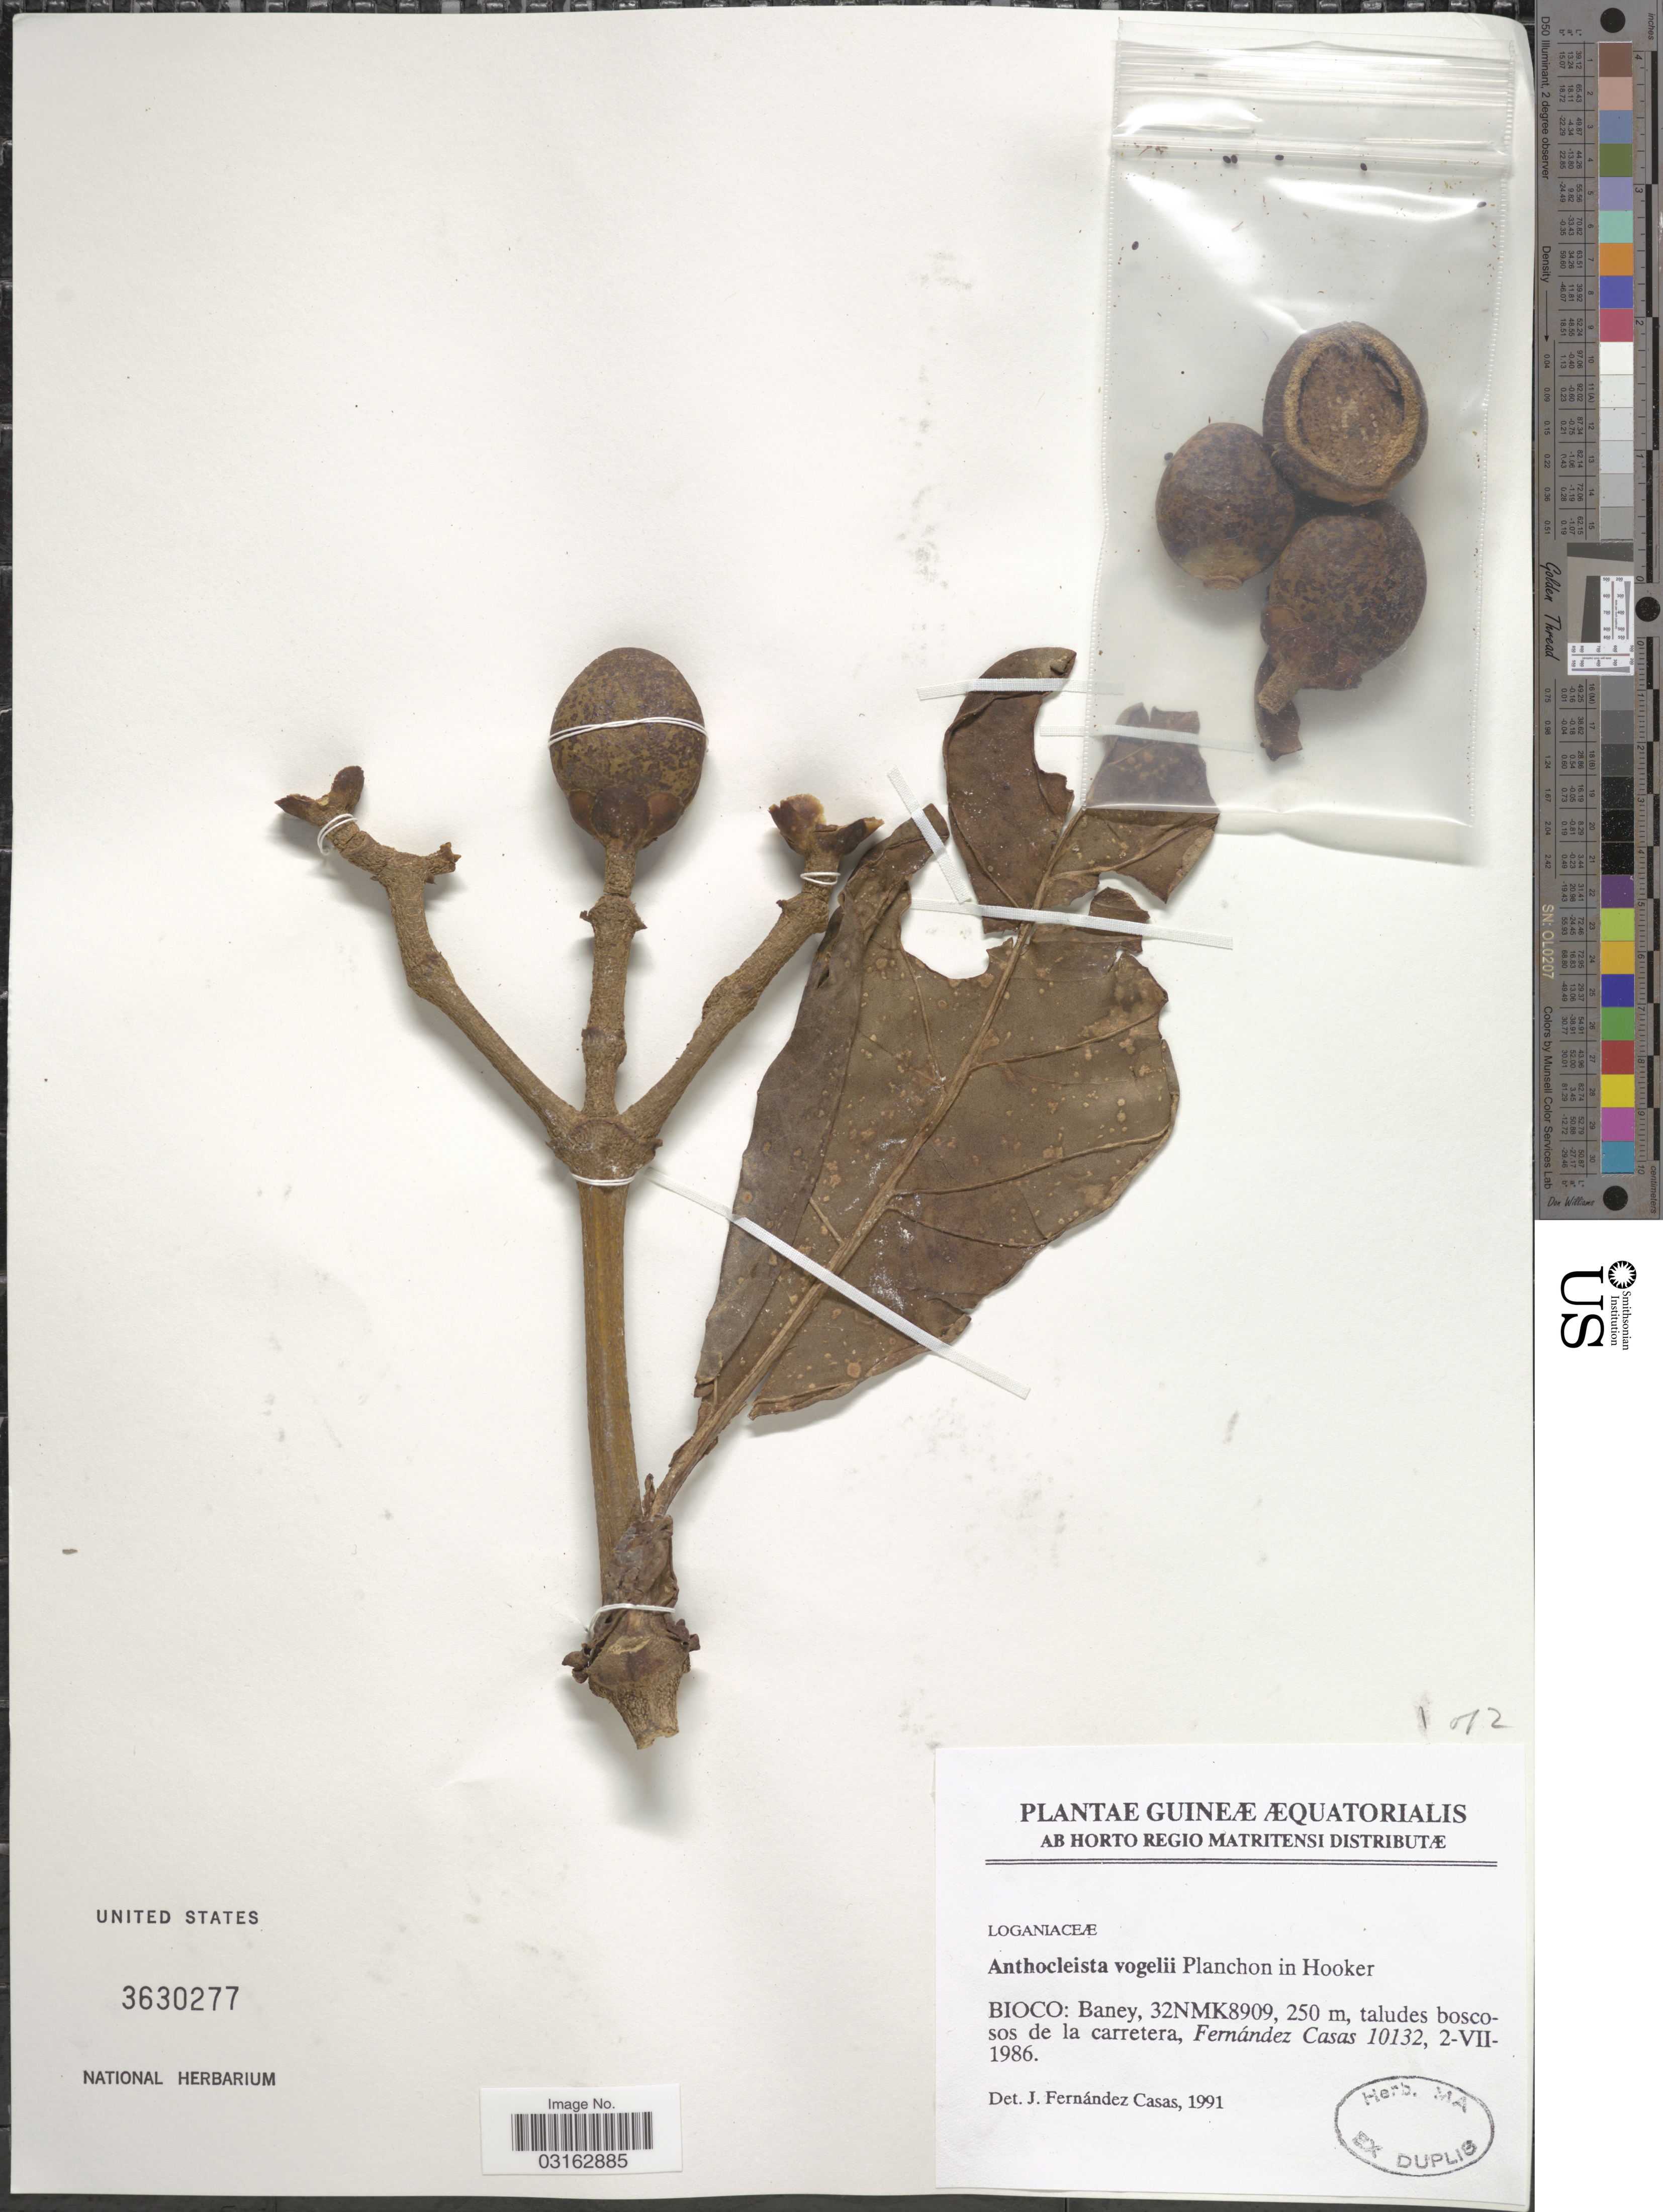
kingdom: Plantae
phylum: Tracheophyta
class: Magnoliopsida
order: Gentianales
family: Gentianaceae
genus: Anthocleista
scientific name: Anthocleista vogelii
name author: Planch.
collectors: C. Fernández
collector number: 10132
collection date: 1986-07-02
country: Equatorial Guinea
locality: Guineæ Æquatoriales, Bioco: Baney, 32NMK8909.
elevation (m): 250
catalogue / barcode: US 3630277